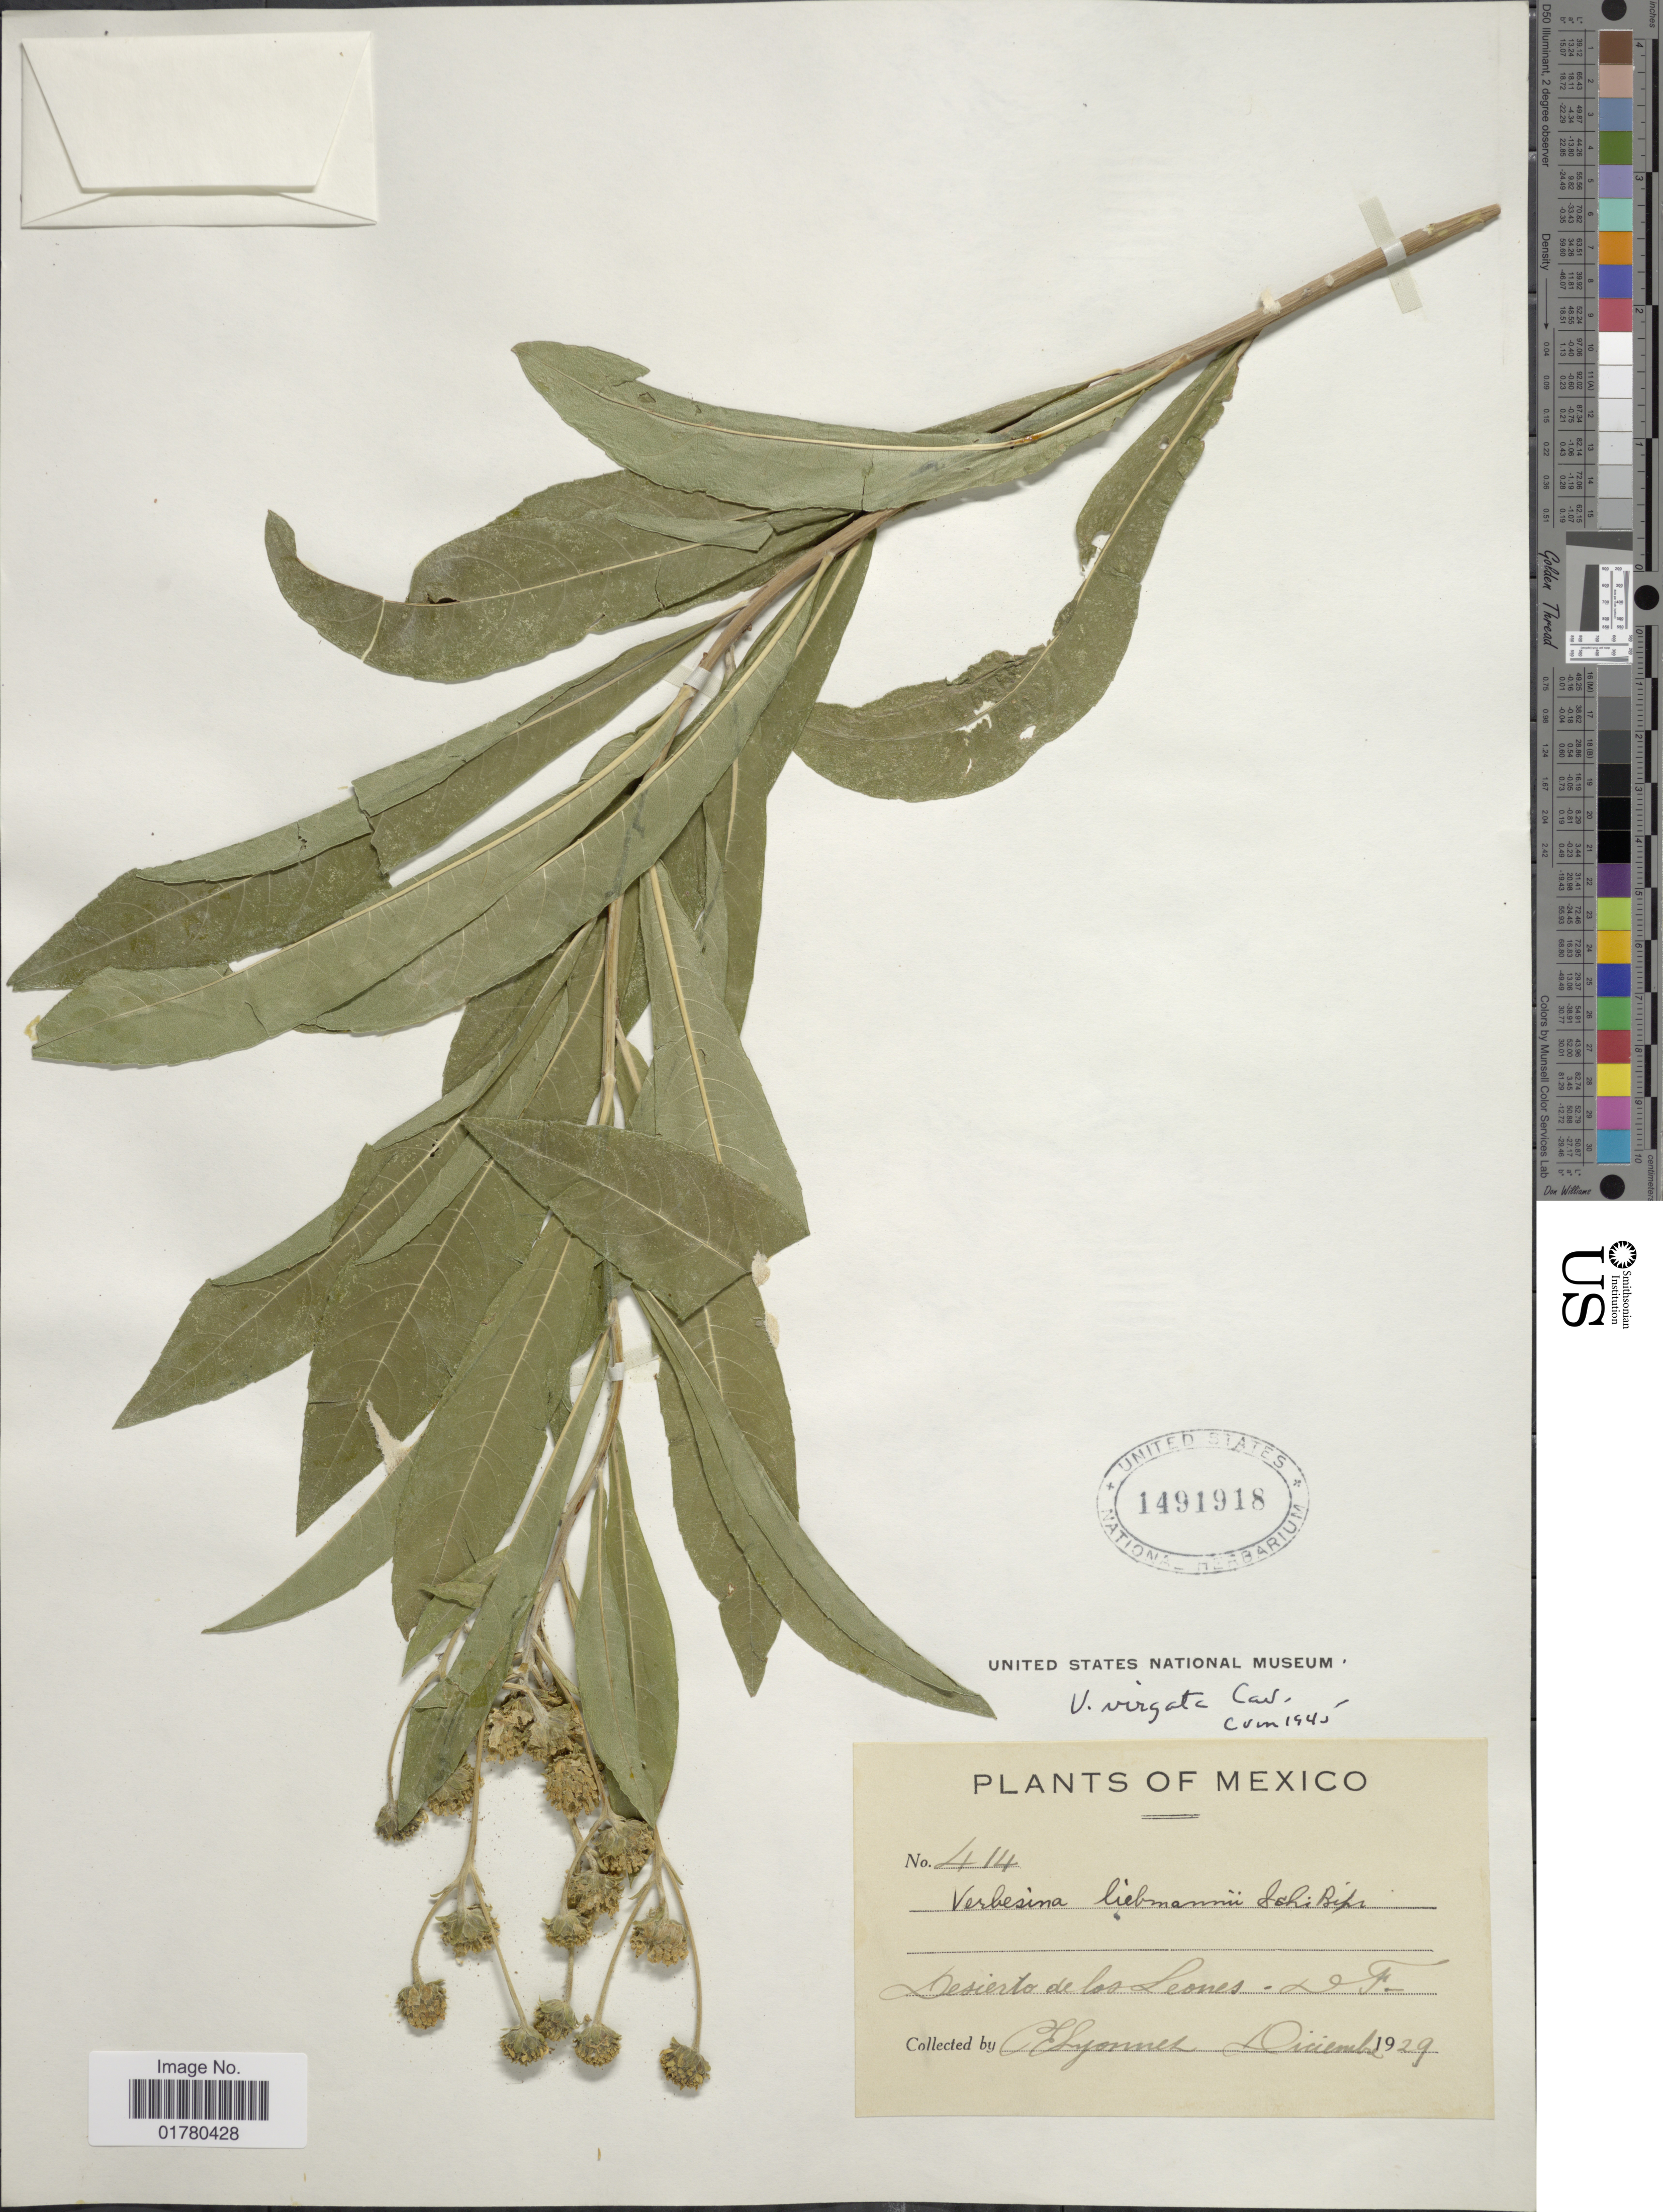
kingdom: Plantae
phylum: Tracheophyta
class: Magnoliopsida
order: Asterales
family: Asteraceae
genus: Verbesina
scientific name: Verbesina virgata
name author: Cav.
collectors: C. Lyonnet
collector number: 414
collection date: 1929-12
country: Mexico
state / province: Distrito Federal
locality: Desierto de los Leones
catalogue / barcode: US 1491918